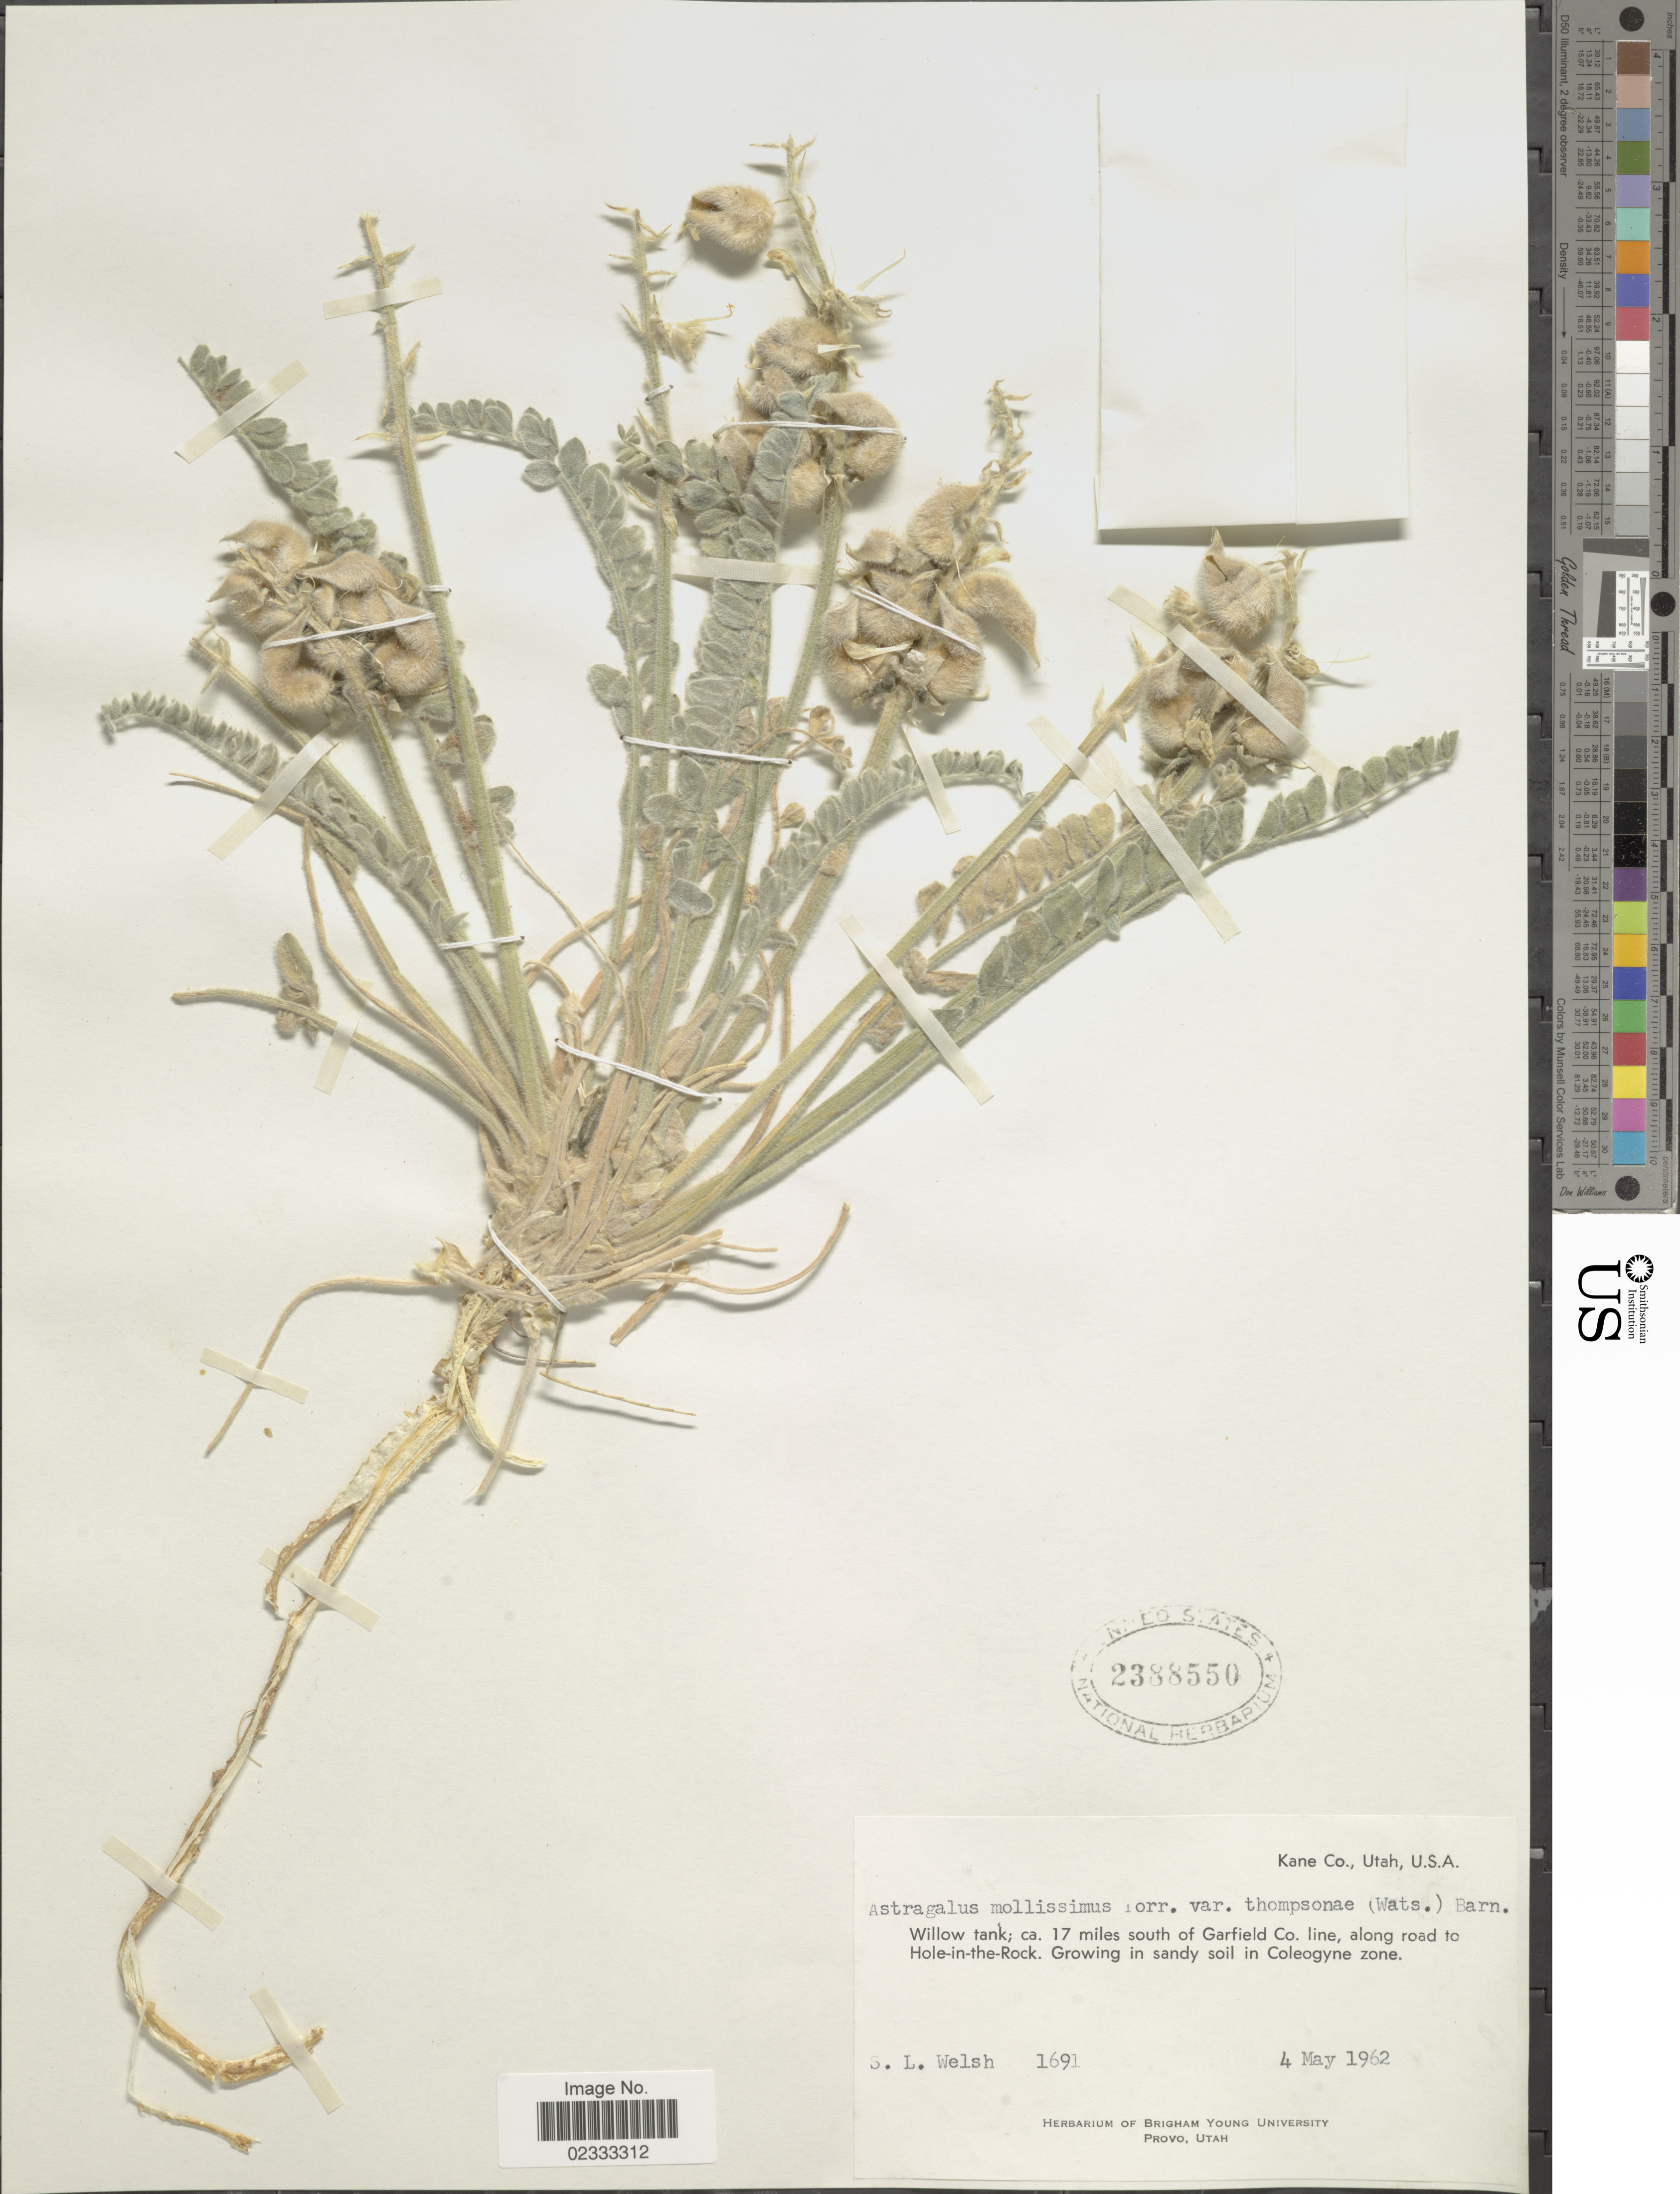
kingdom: Plantae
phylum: Tracheophyta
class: Magnoliopsida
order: Fabales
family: Fabaceae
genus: Astragalus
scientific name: Astragalus mollissimus var. thompsoniae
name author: (S. Watson) Barneby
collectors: S. Welsh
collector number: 1691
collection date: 1962-05-04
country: United States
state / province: Utah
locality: Kane Co., Willow tank; ca 17 miles south of Garfield Co. line, along road to Hole-in-the-Rock, in sandy soil in Coleogyne zone.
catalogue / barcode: US 2388550